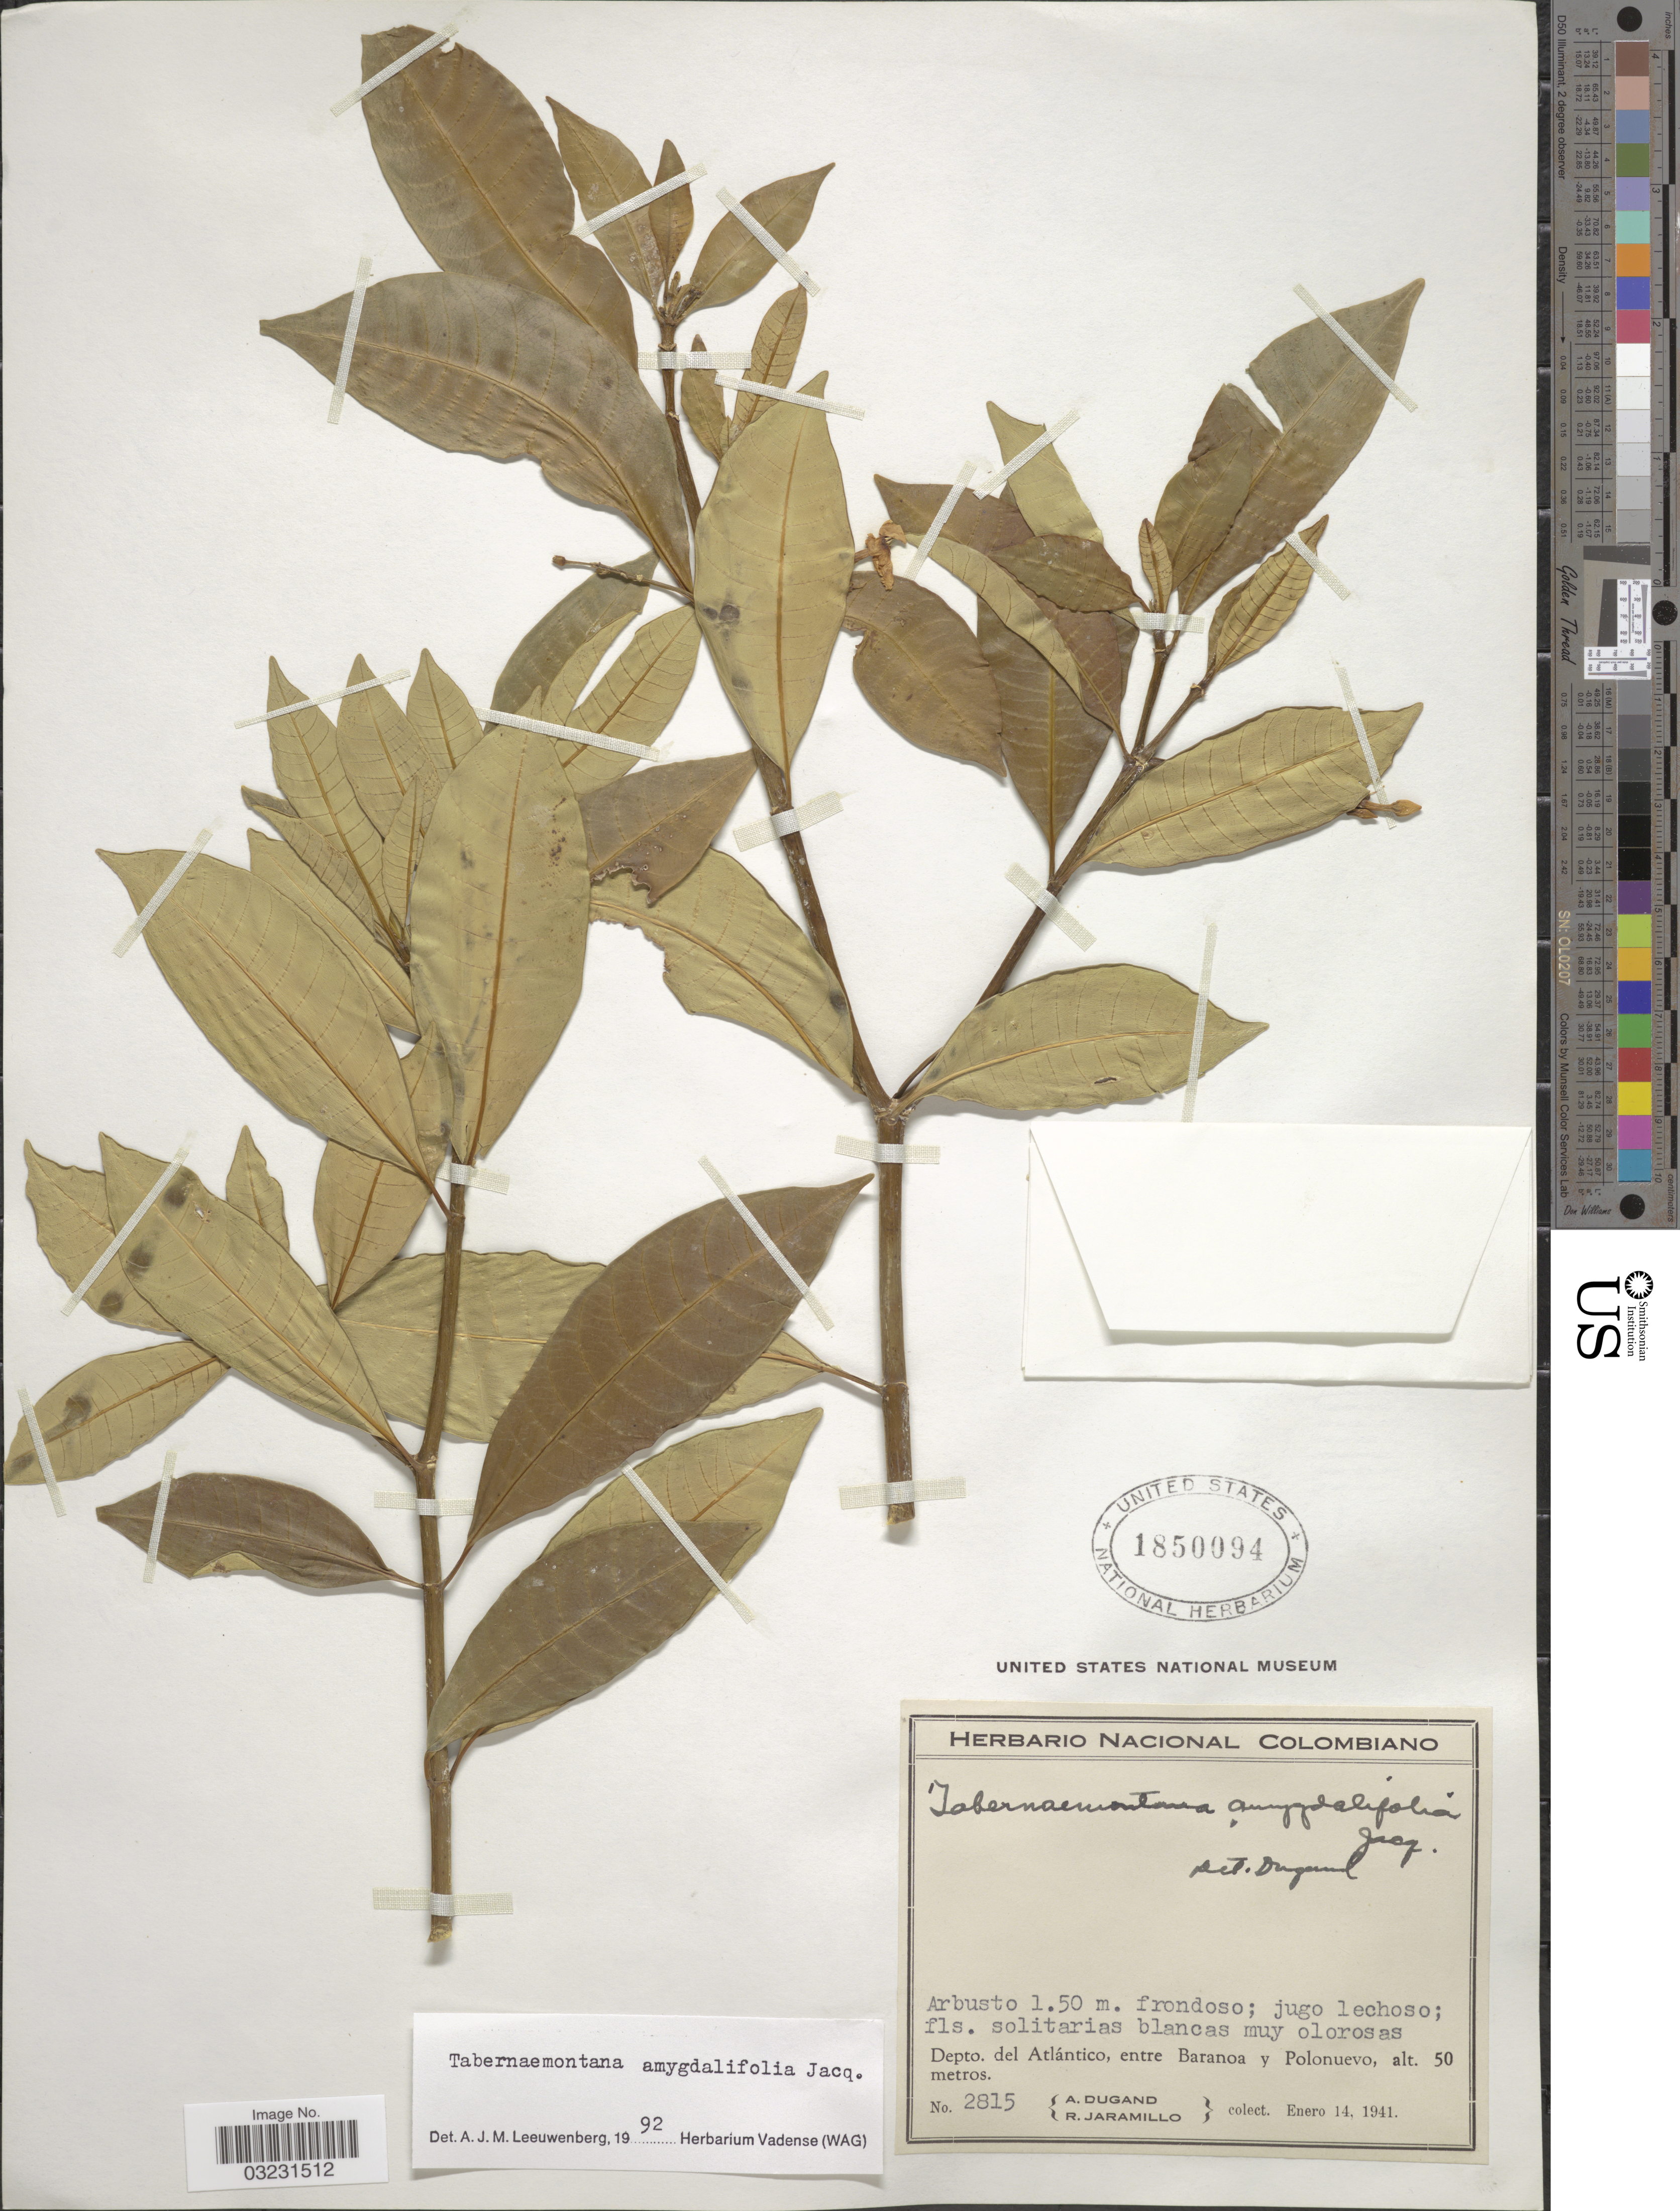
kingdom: Plantae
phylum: Tracheophyta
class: Magnoliopsida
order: Gentianales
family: Apocynaceae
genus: Tabernaemontana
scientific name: Tabernaemontana amygdalifolia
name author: Jacq.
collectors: A. Dugand & R. Jaramillo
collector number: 2815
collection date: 1941-01-14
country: Colombia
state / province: Atlántico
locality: Depto. del Atlántico, entre Baranoa y Polonuevo.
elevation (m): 50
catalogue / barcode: US 1850094